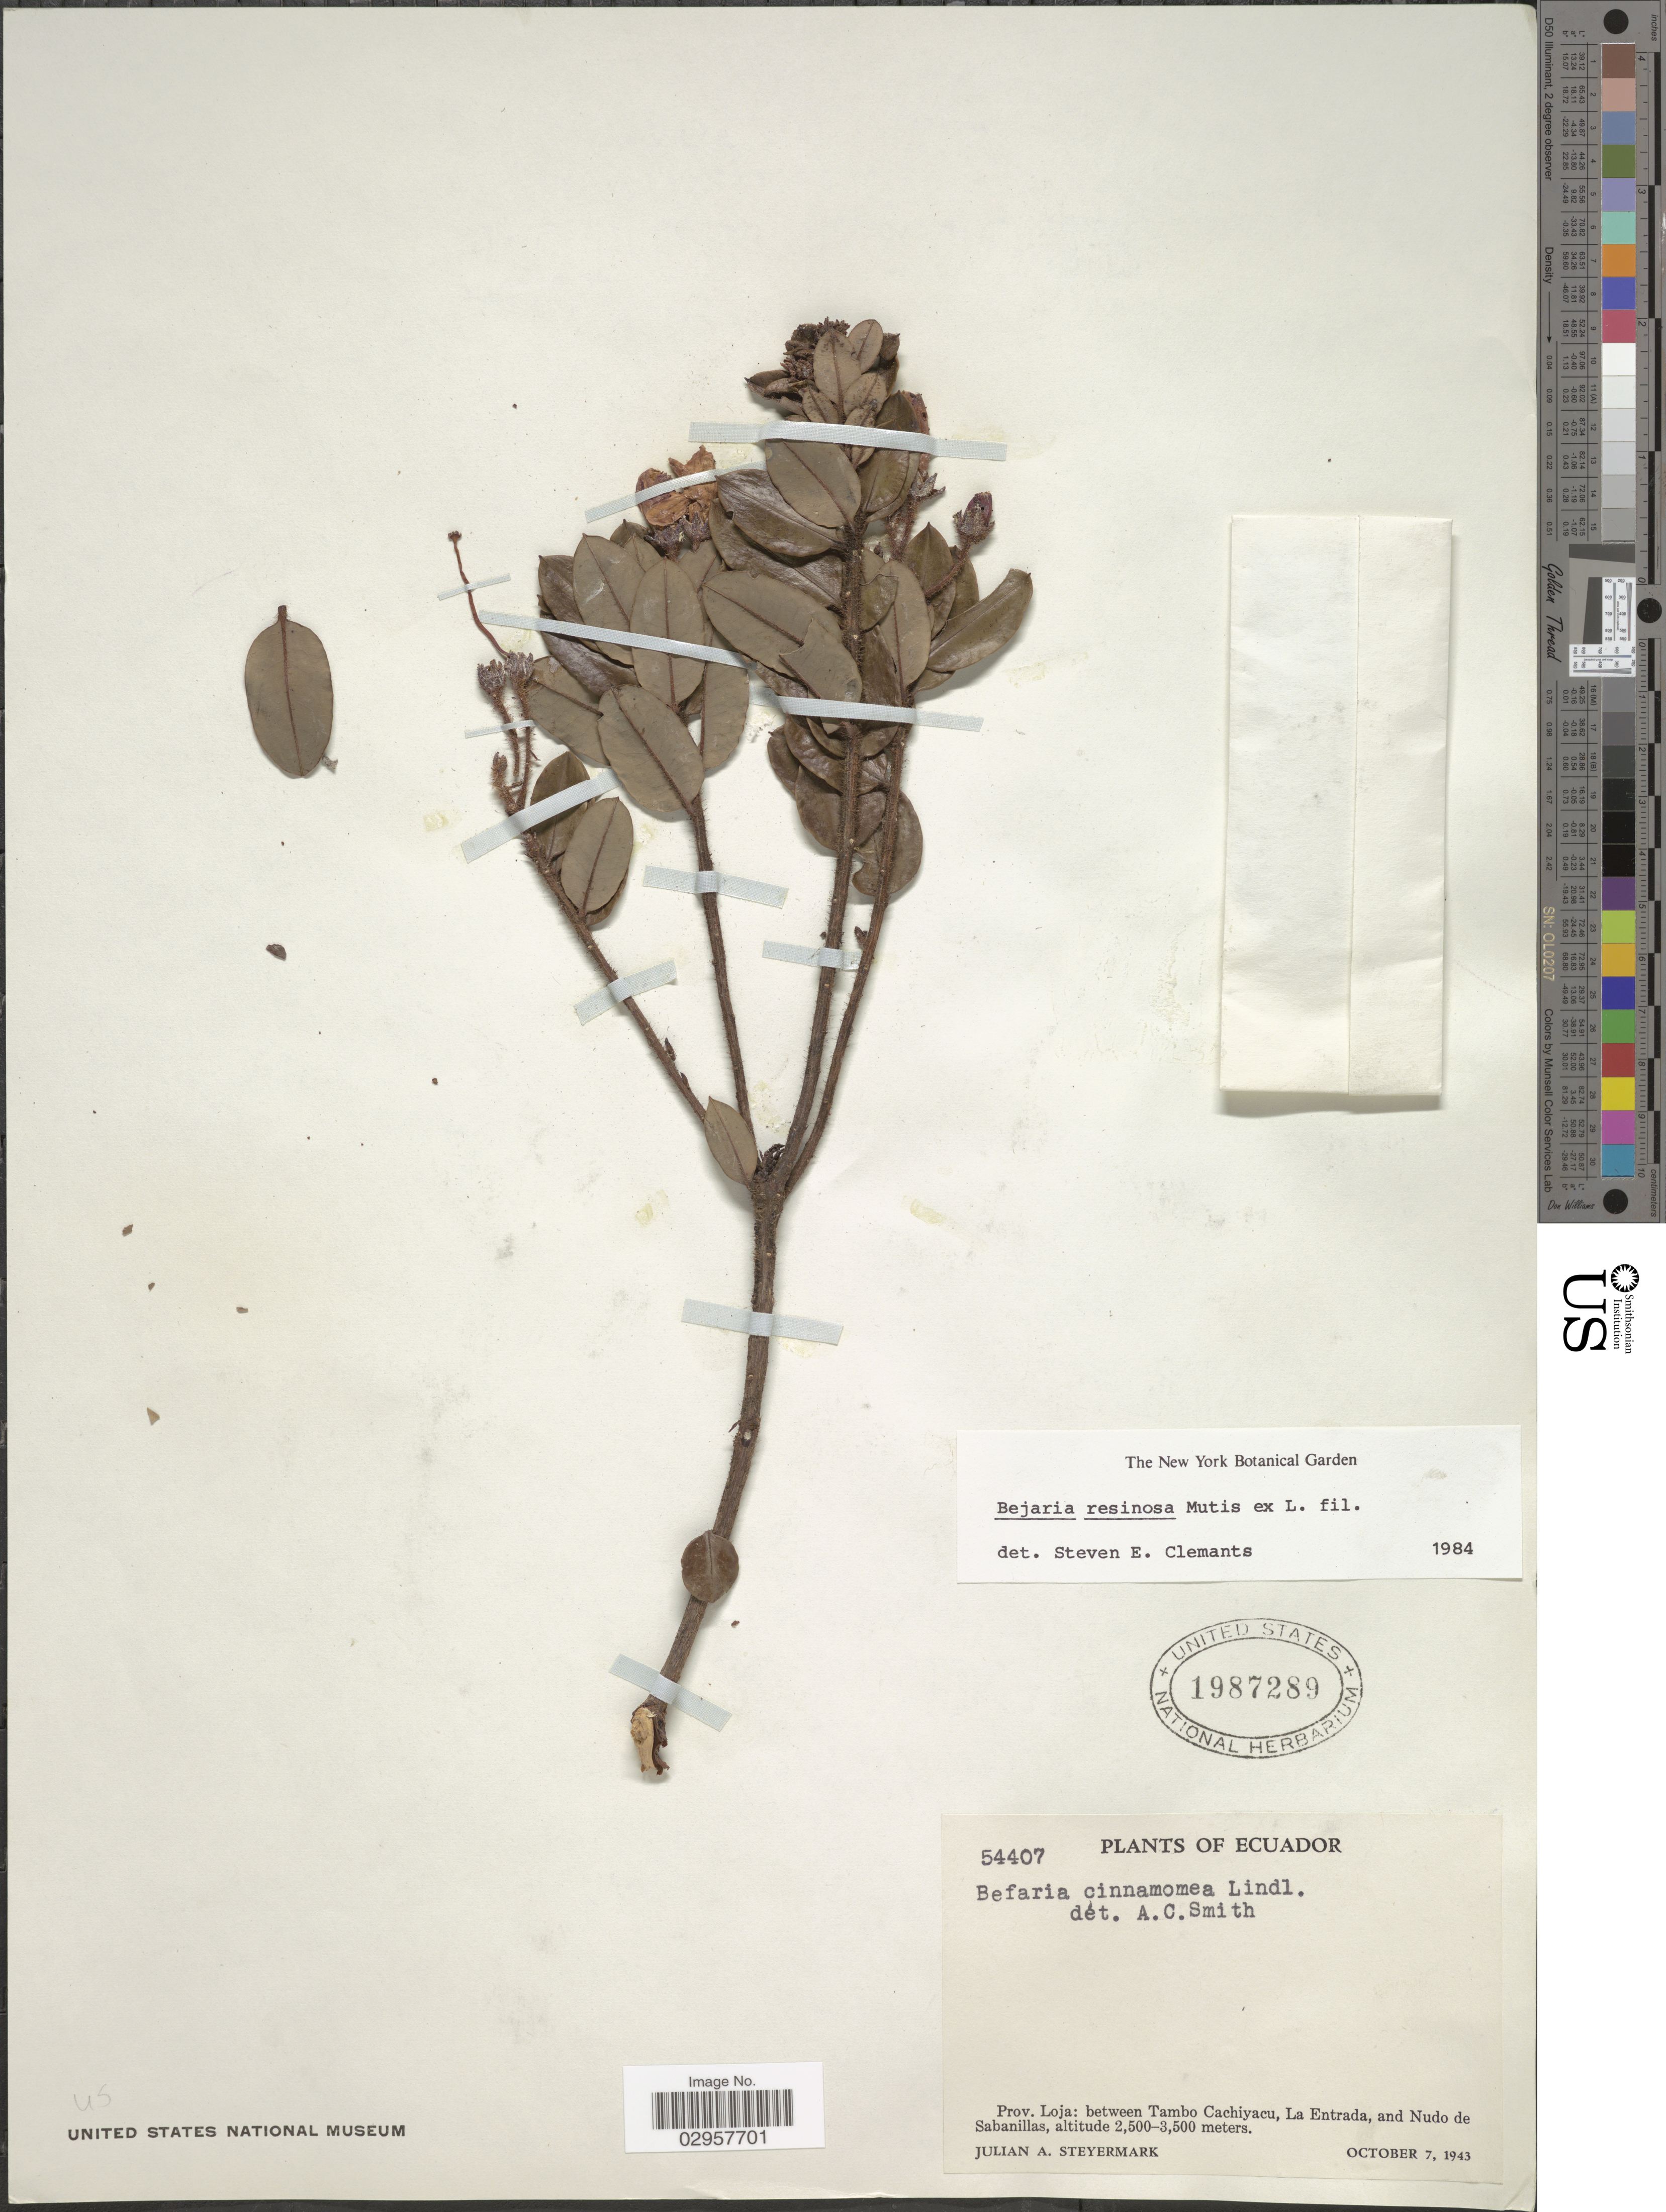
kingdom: Plantae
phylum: Tracheophyta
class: Magnoliopsida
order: Ericales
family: Ericaceae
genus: Befaria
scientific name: Befaria resinosa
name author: Mutis ex L. f.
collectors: J. Steyermark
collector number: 54407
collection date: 1943-10-07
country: Ecuador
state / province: Loja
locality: Between Tambo Cachiyacu, La Entrada, and Nubo de Sabanillas.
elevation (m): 2500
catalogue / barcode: US 1987289